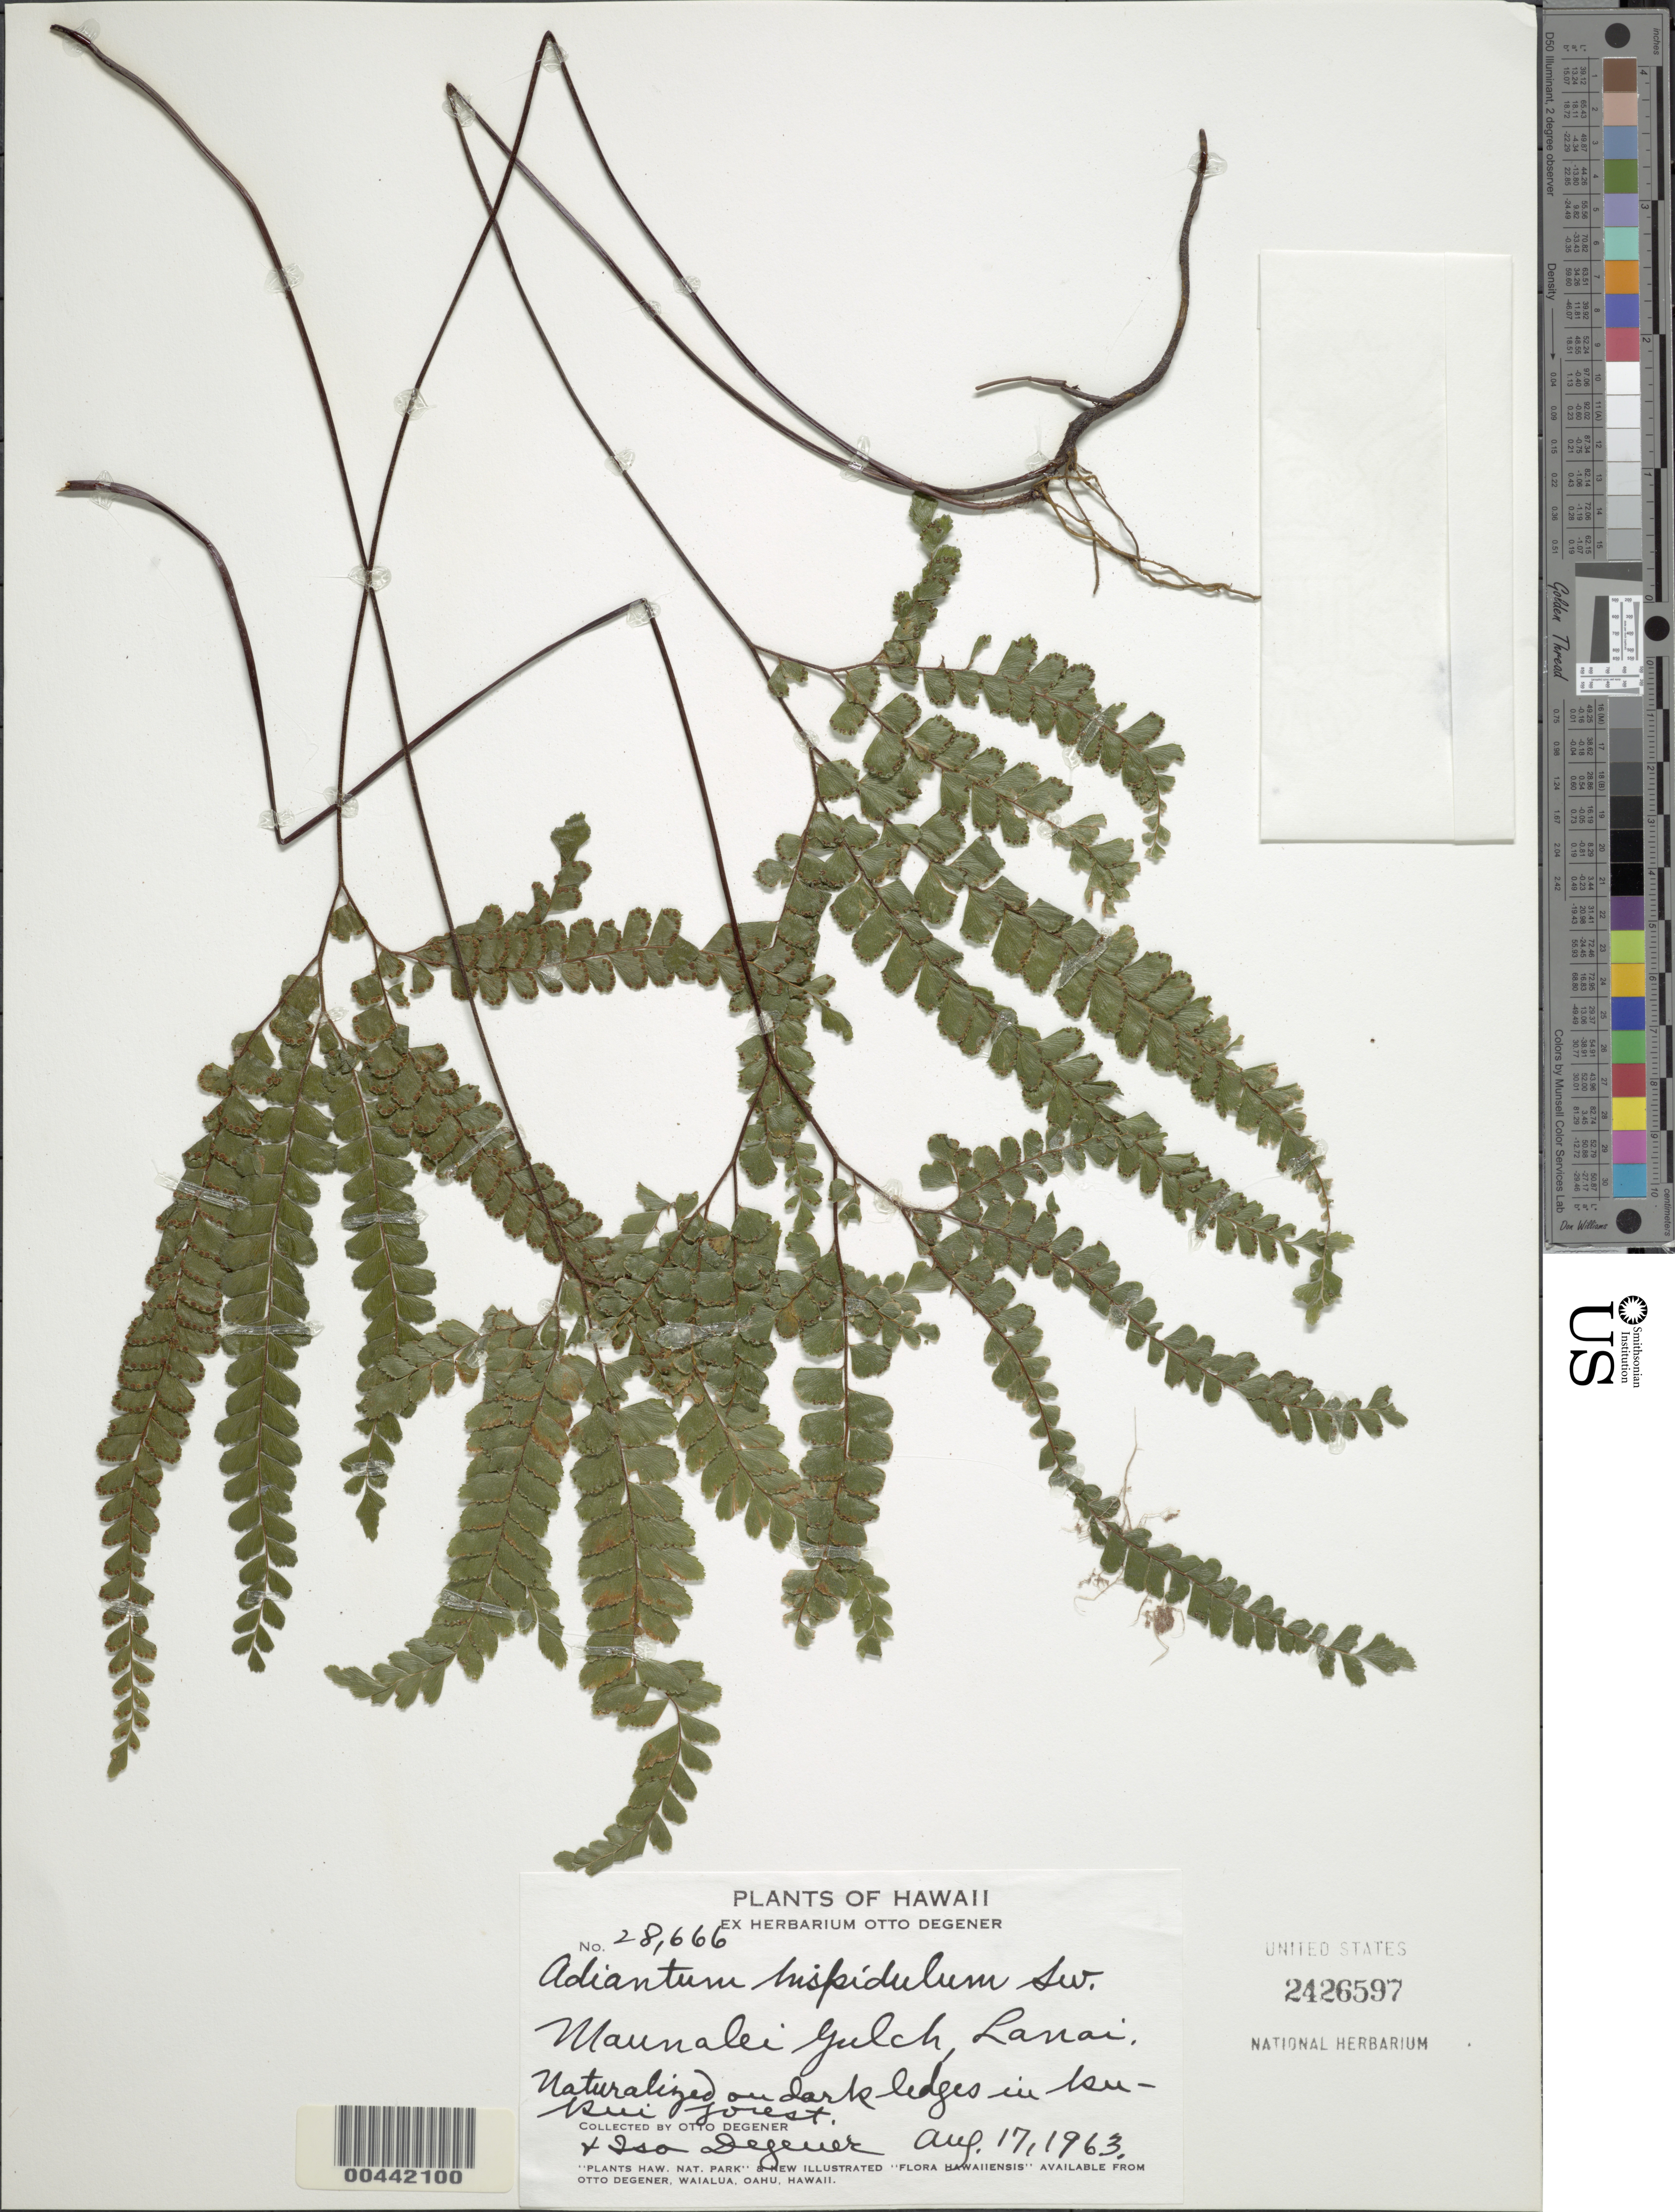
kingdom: Plantae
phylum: Tracheophyta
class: Polypodiopsida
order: Polypodiales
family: Pteridaceae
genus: Adiantum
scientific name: Adiantum hispidulum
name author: Sw.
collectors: O. Degener & I. Degener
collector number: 28666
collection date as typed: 17 Aug 1963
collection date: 1963-08-17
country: United States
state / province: Hawaii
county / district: Maui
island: Lana'i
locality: Maunalei Gulch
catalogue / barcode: US 2426597